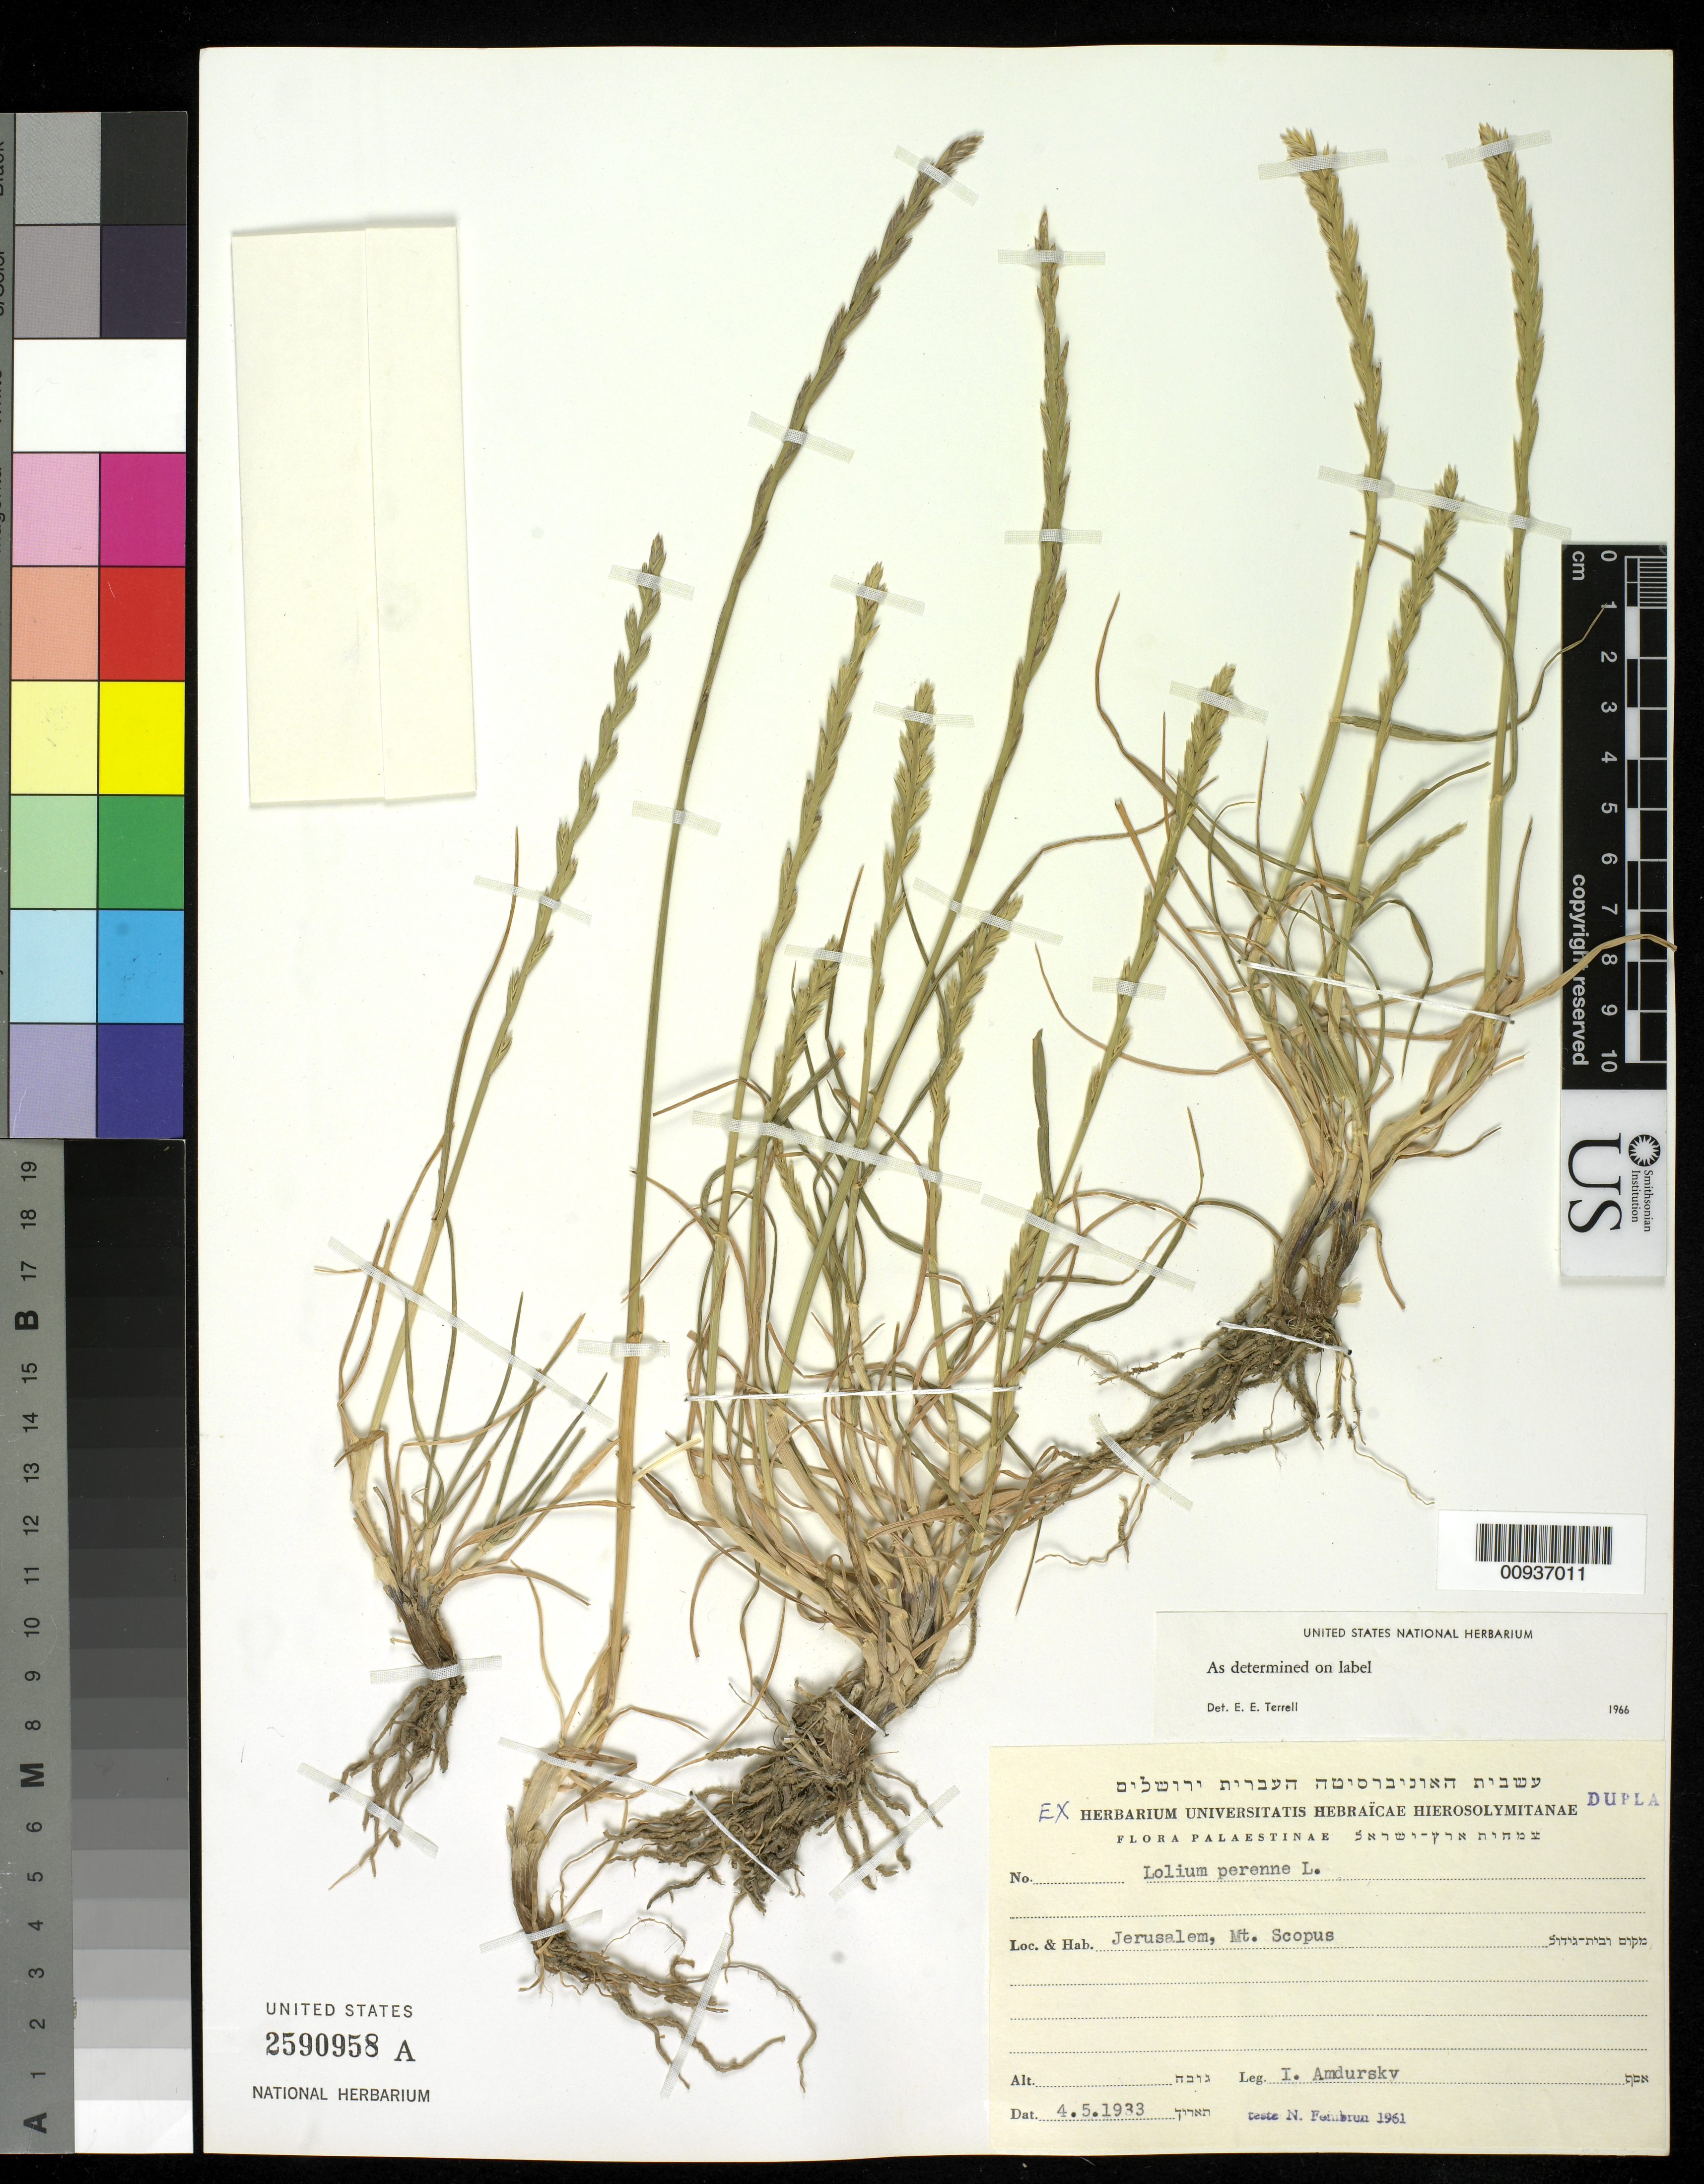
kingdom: Plantae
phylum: Tracheophyta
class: Liliopsida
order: Poales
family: Poaceae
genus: Lolium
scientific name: Lolium perenne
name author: L.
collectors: I. Amdursky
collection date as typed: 05 Apr 1933 or 04 May 1933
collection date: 1933-04-05 or 1933-05-04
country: Israel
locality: Jerusalem, Mt. Scopus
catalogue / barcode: US 2590958A